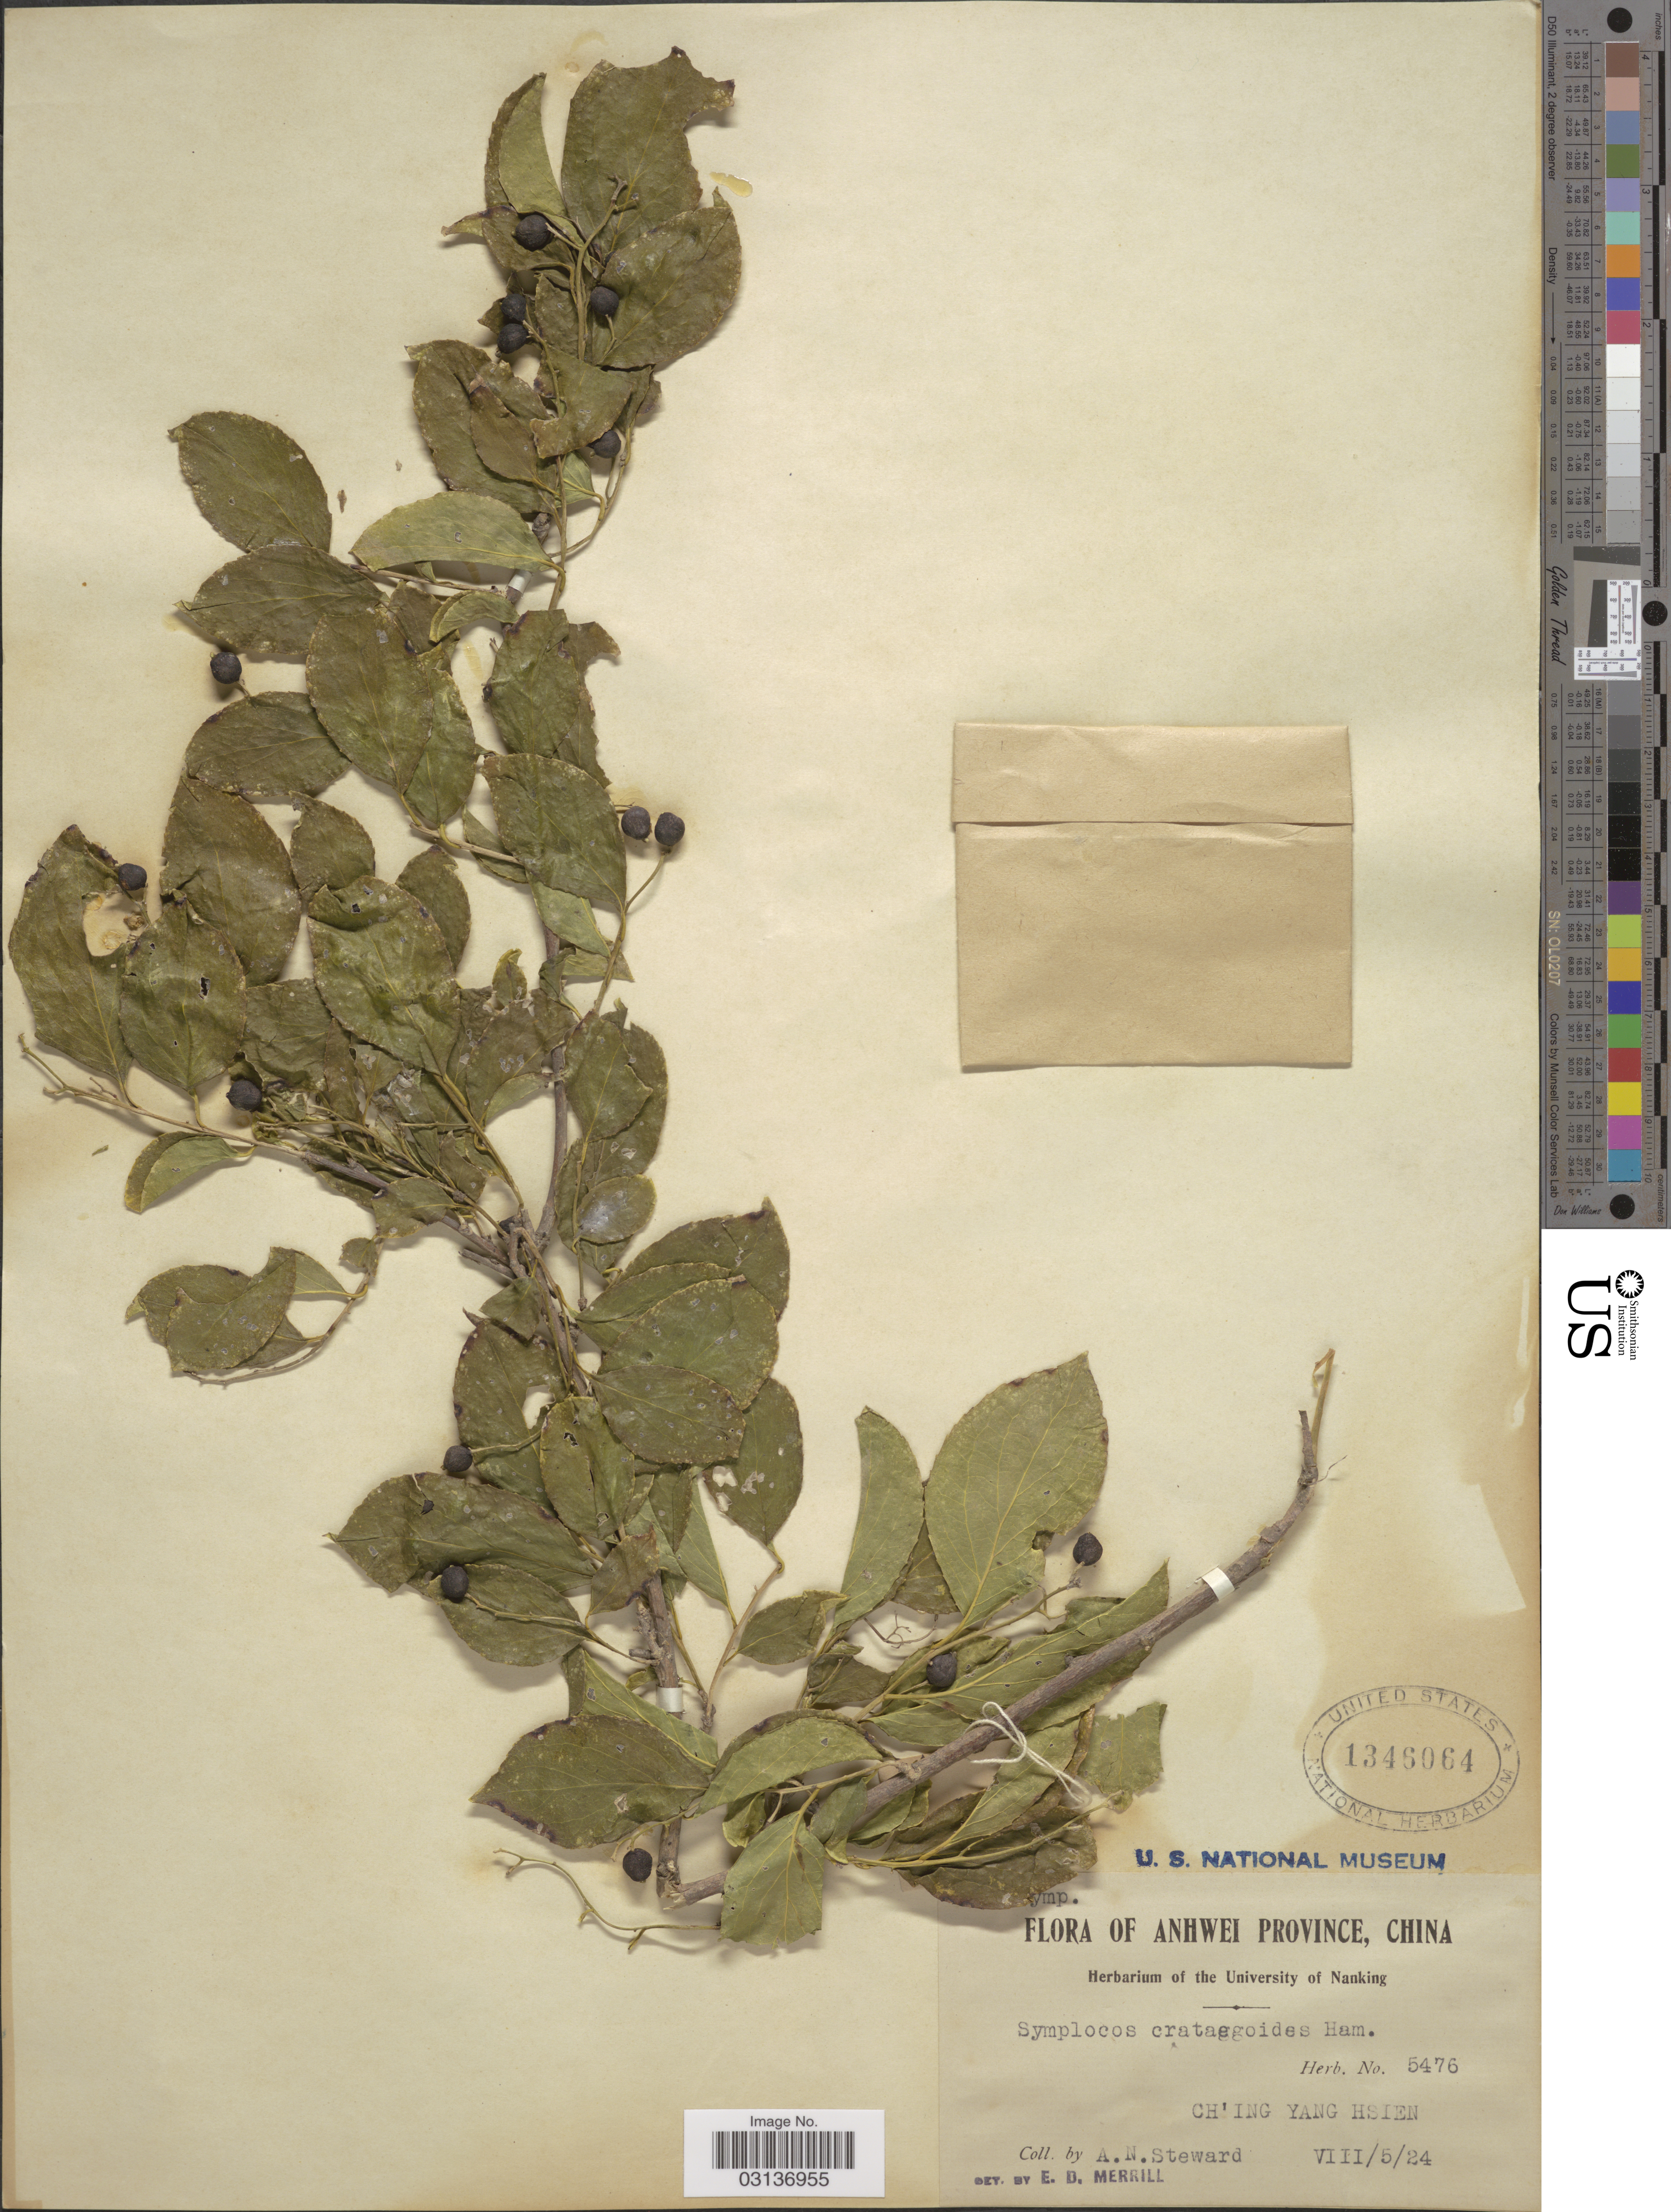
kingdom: Plantae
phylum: Tracheophyta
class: Magnoliopsida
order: Ericales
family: Symplocaceae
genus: Symplocos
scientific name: Symplocos paniculata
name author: Miq.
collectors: A. N. Steward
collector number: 5476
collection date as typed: Transcribed d/m/y: 5/8/24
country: China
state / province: Anhui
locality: Anhwei Province. Ch'ing Yang Hsien.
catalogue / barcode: US 1346064